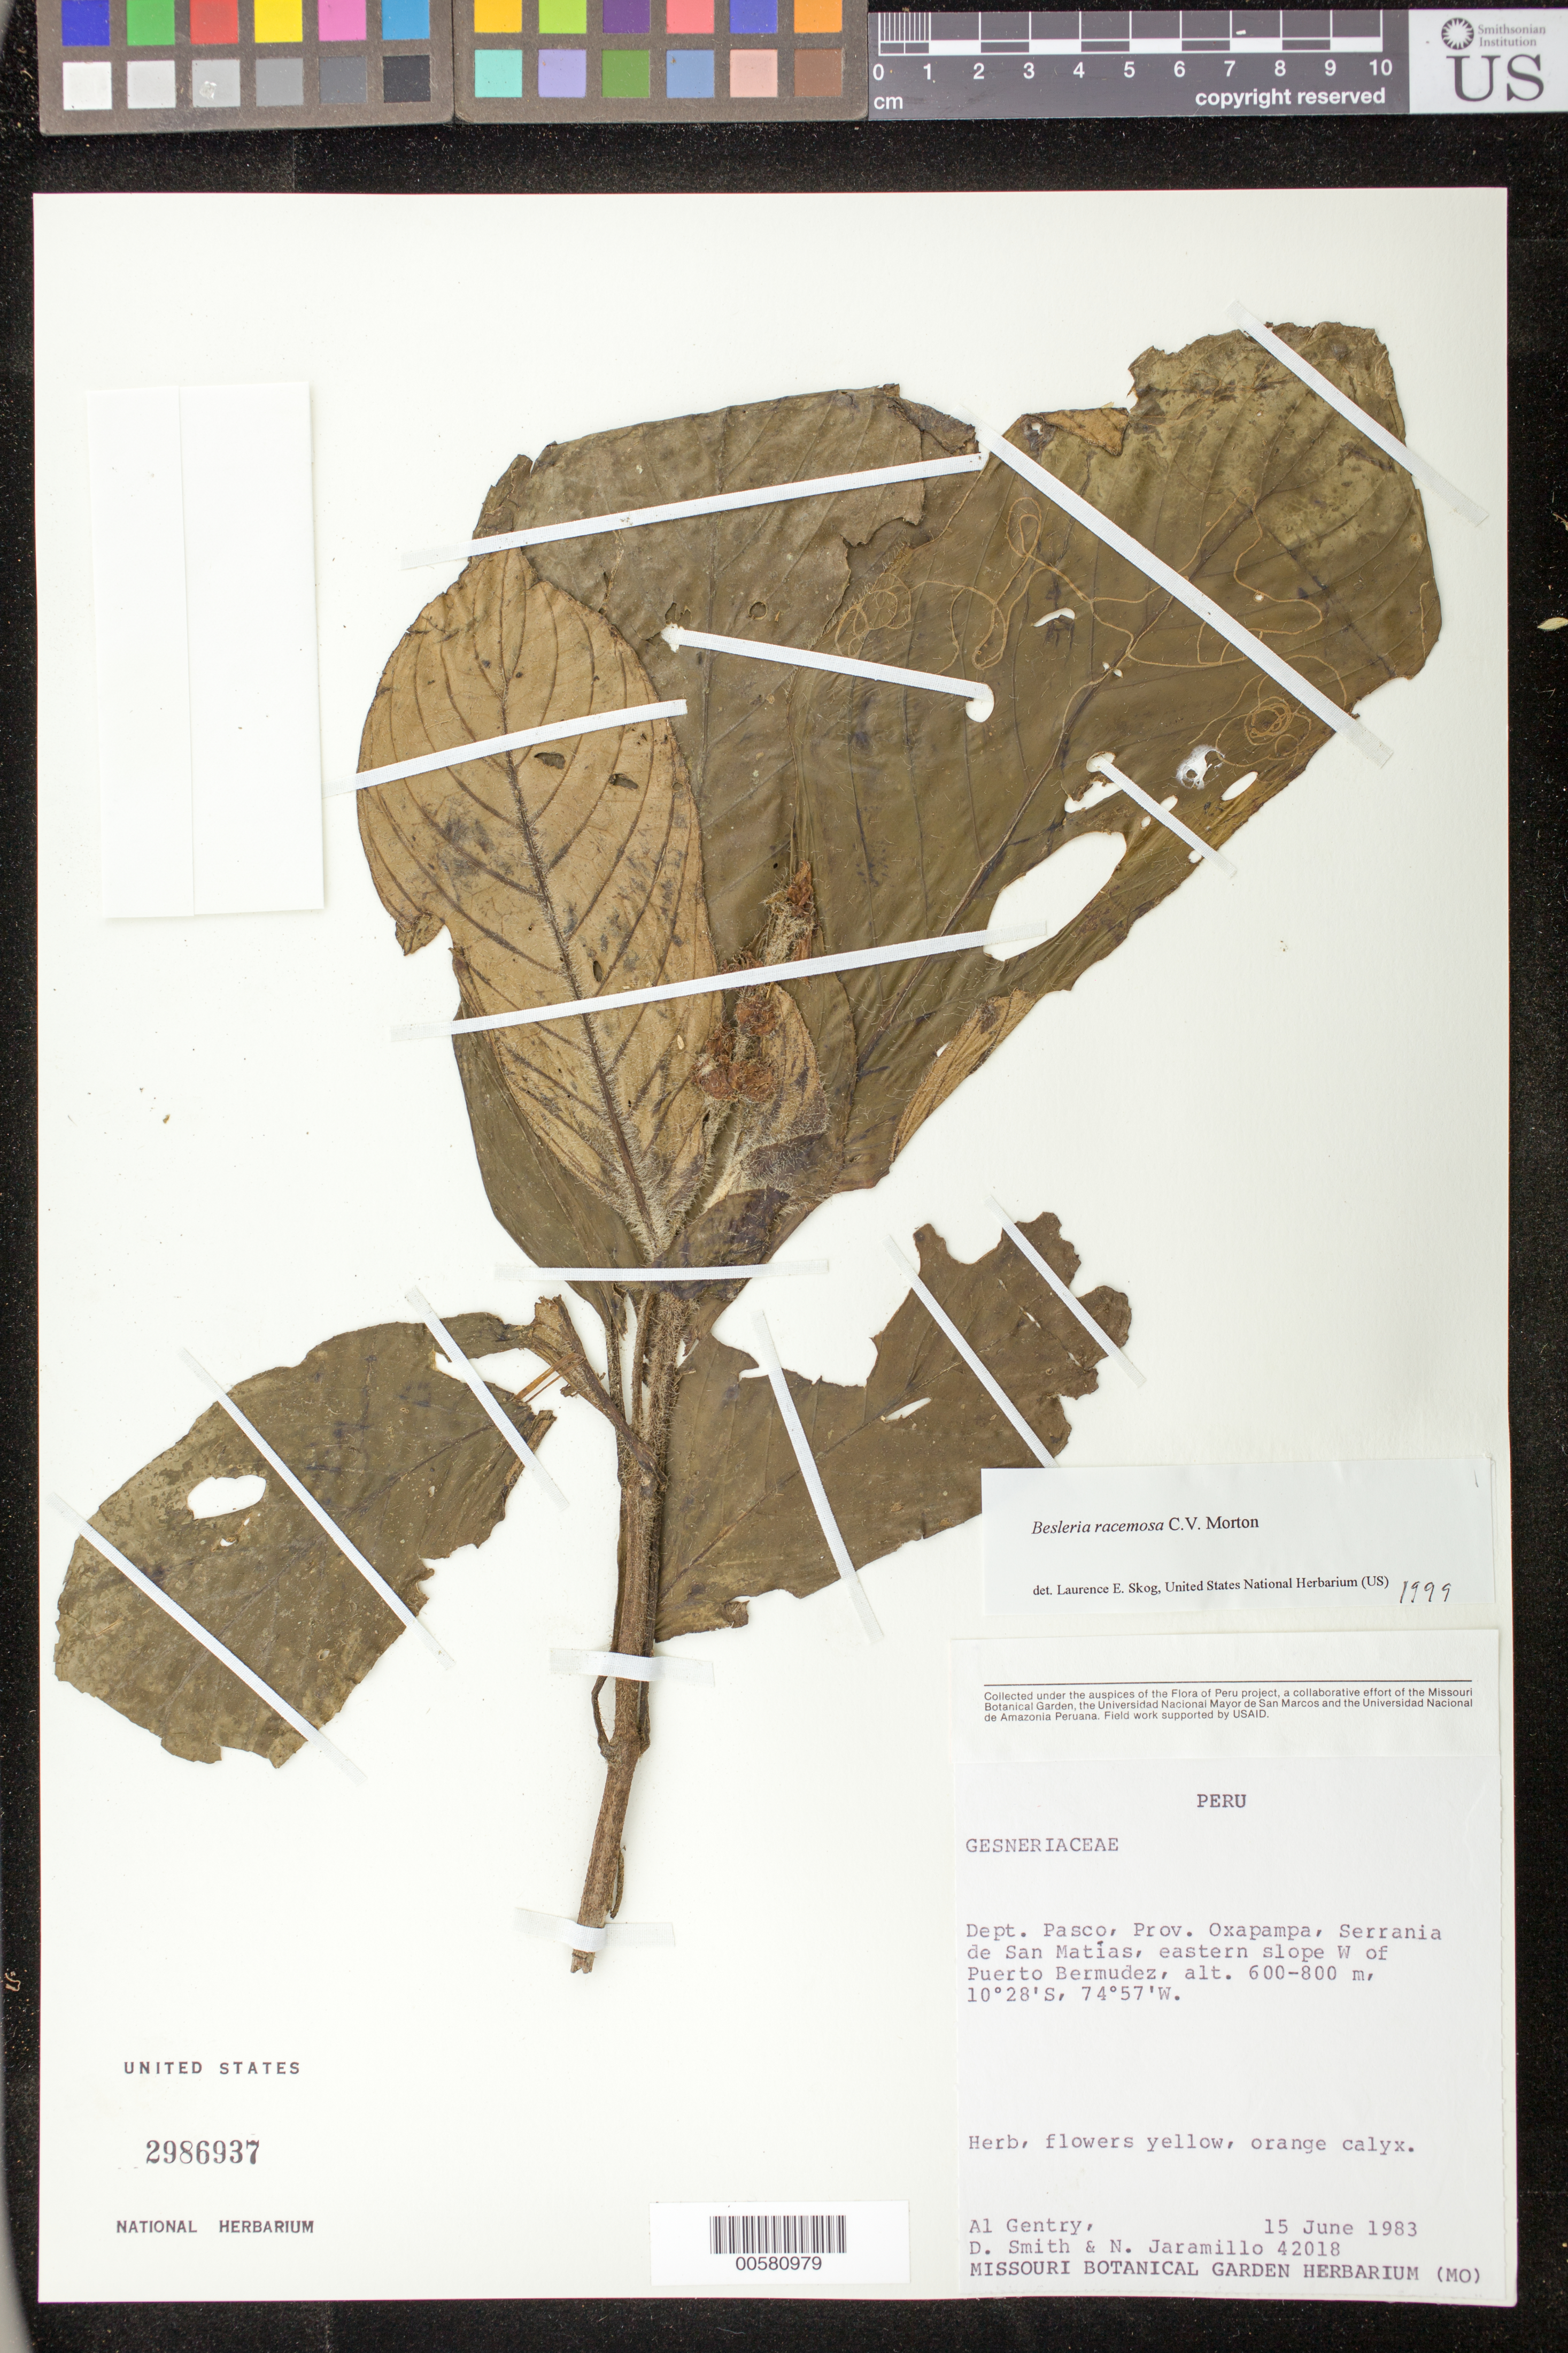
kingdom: Plantae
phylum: Tracheophyta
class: Magnoliopsida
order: Lamiales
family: Gesneriaceae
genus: Besleria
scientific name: Besleria racemosa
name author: C.V. Morton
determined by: Skog, Laurence E.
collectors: A. H. Gentry, D. Smith & N. Jaramillo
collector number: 42018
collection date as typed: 15 Jun 1983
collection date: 1983-06-15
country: Peru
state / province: Pasco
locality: Prov. Oxapampa; Serrania de San Matías, eastern slope W of Puerto Bermudez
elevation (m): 600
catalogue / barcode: US 2986937